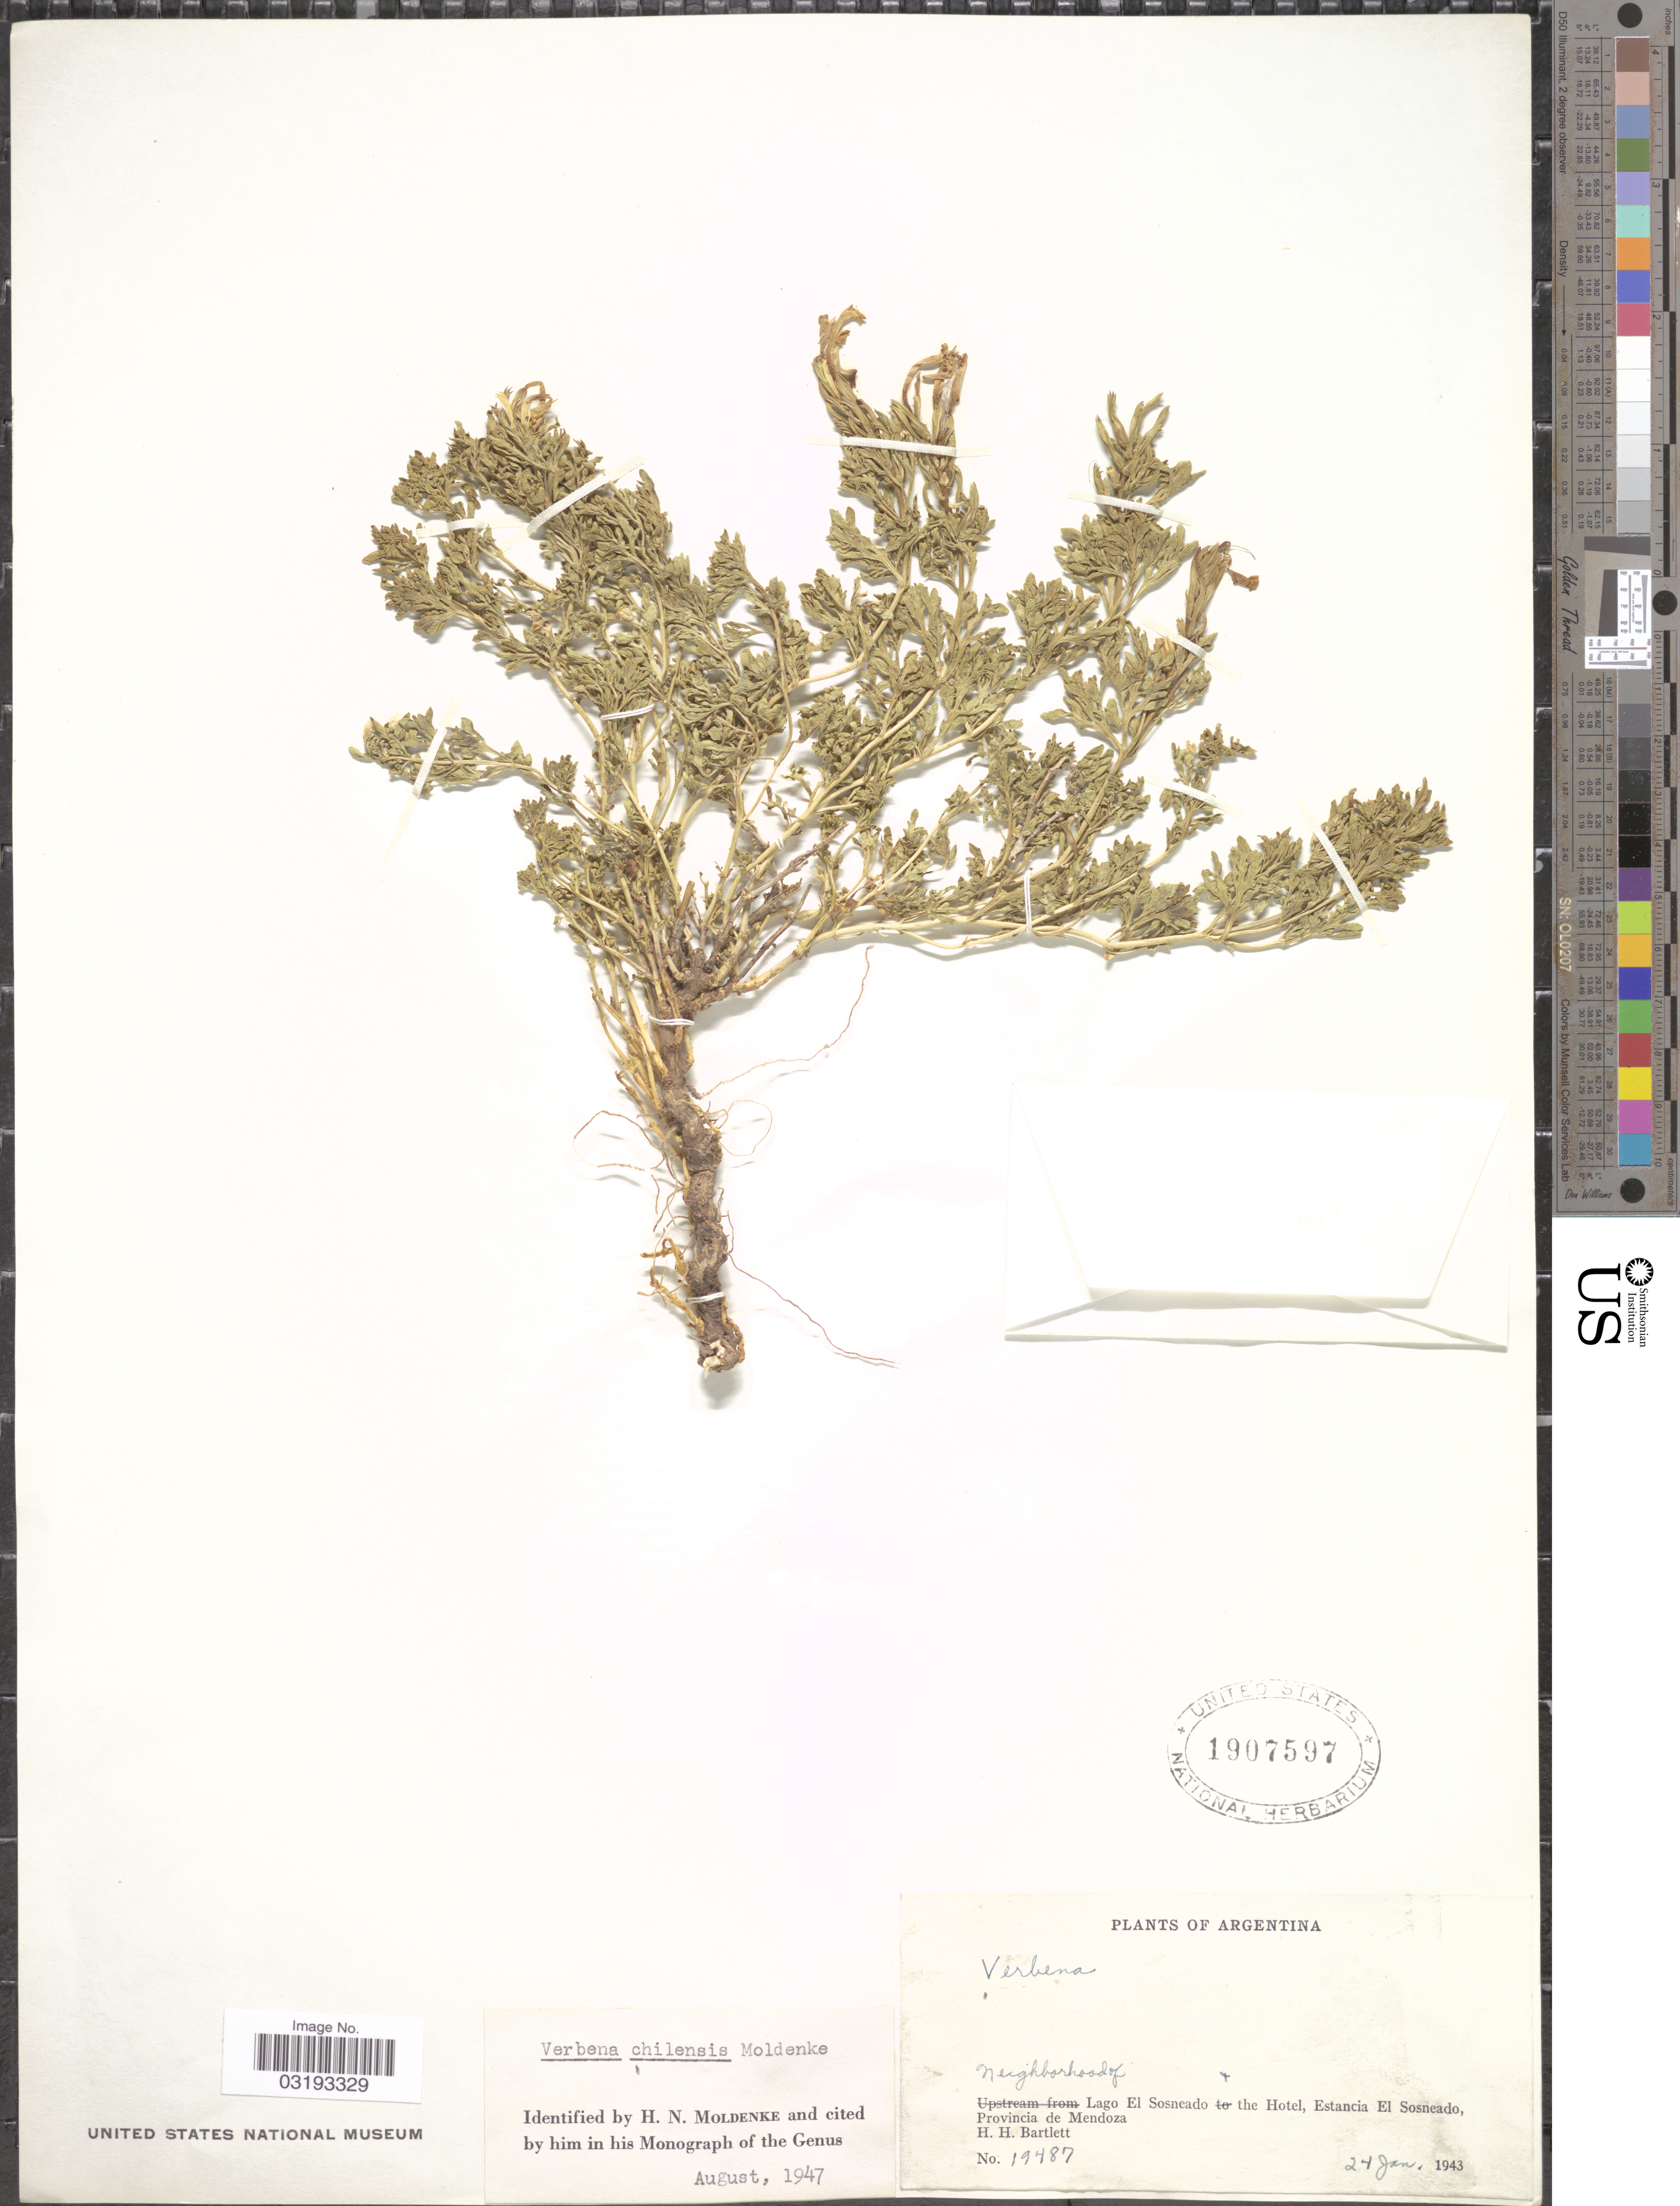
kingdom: Plantae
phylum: Tracheophyta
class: Magnoliopsida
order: Lamiales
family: Verbenaceae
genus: Verbena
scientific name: Verbena chilensis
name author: Moldenke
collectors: H. H. Bartlett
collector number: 19487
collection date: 1943-01-24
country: Argentina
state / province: Mendoza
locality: Neighborhood of Lago El Sosneado & the Hotel, Estancia El Sosneado.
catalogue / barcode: US 1907597